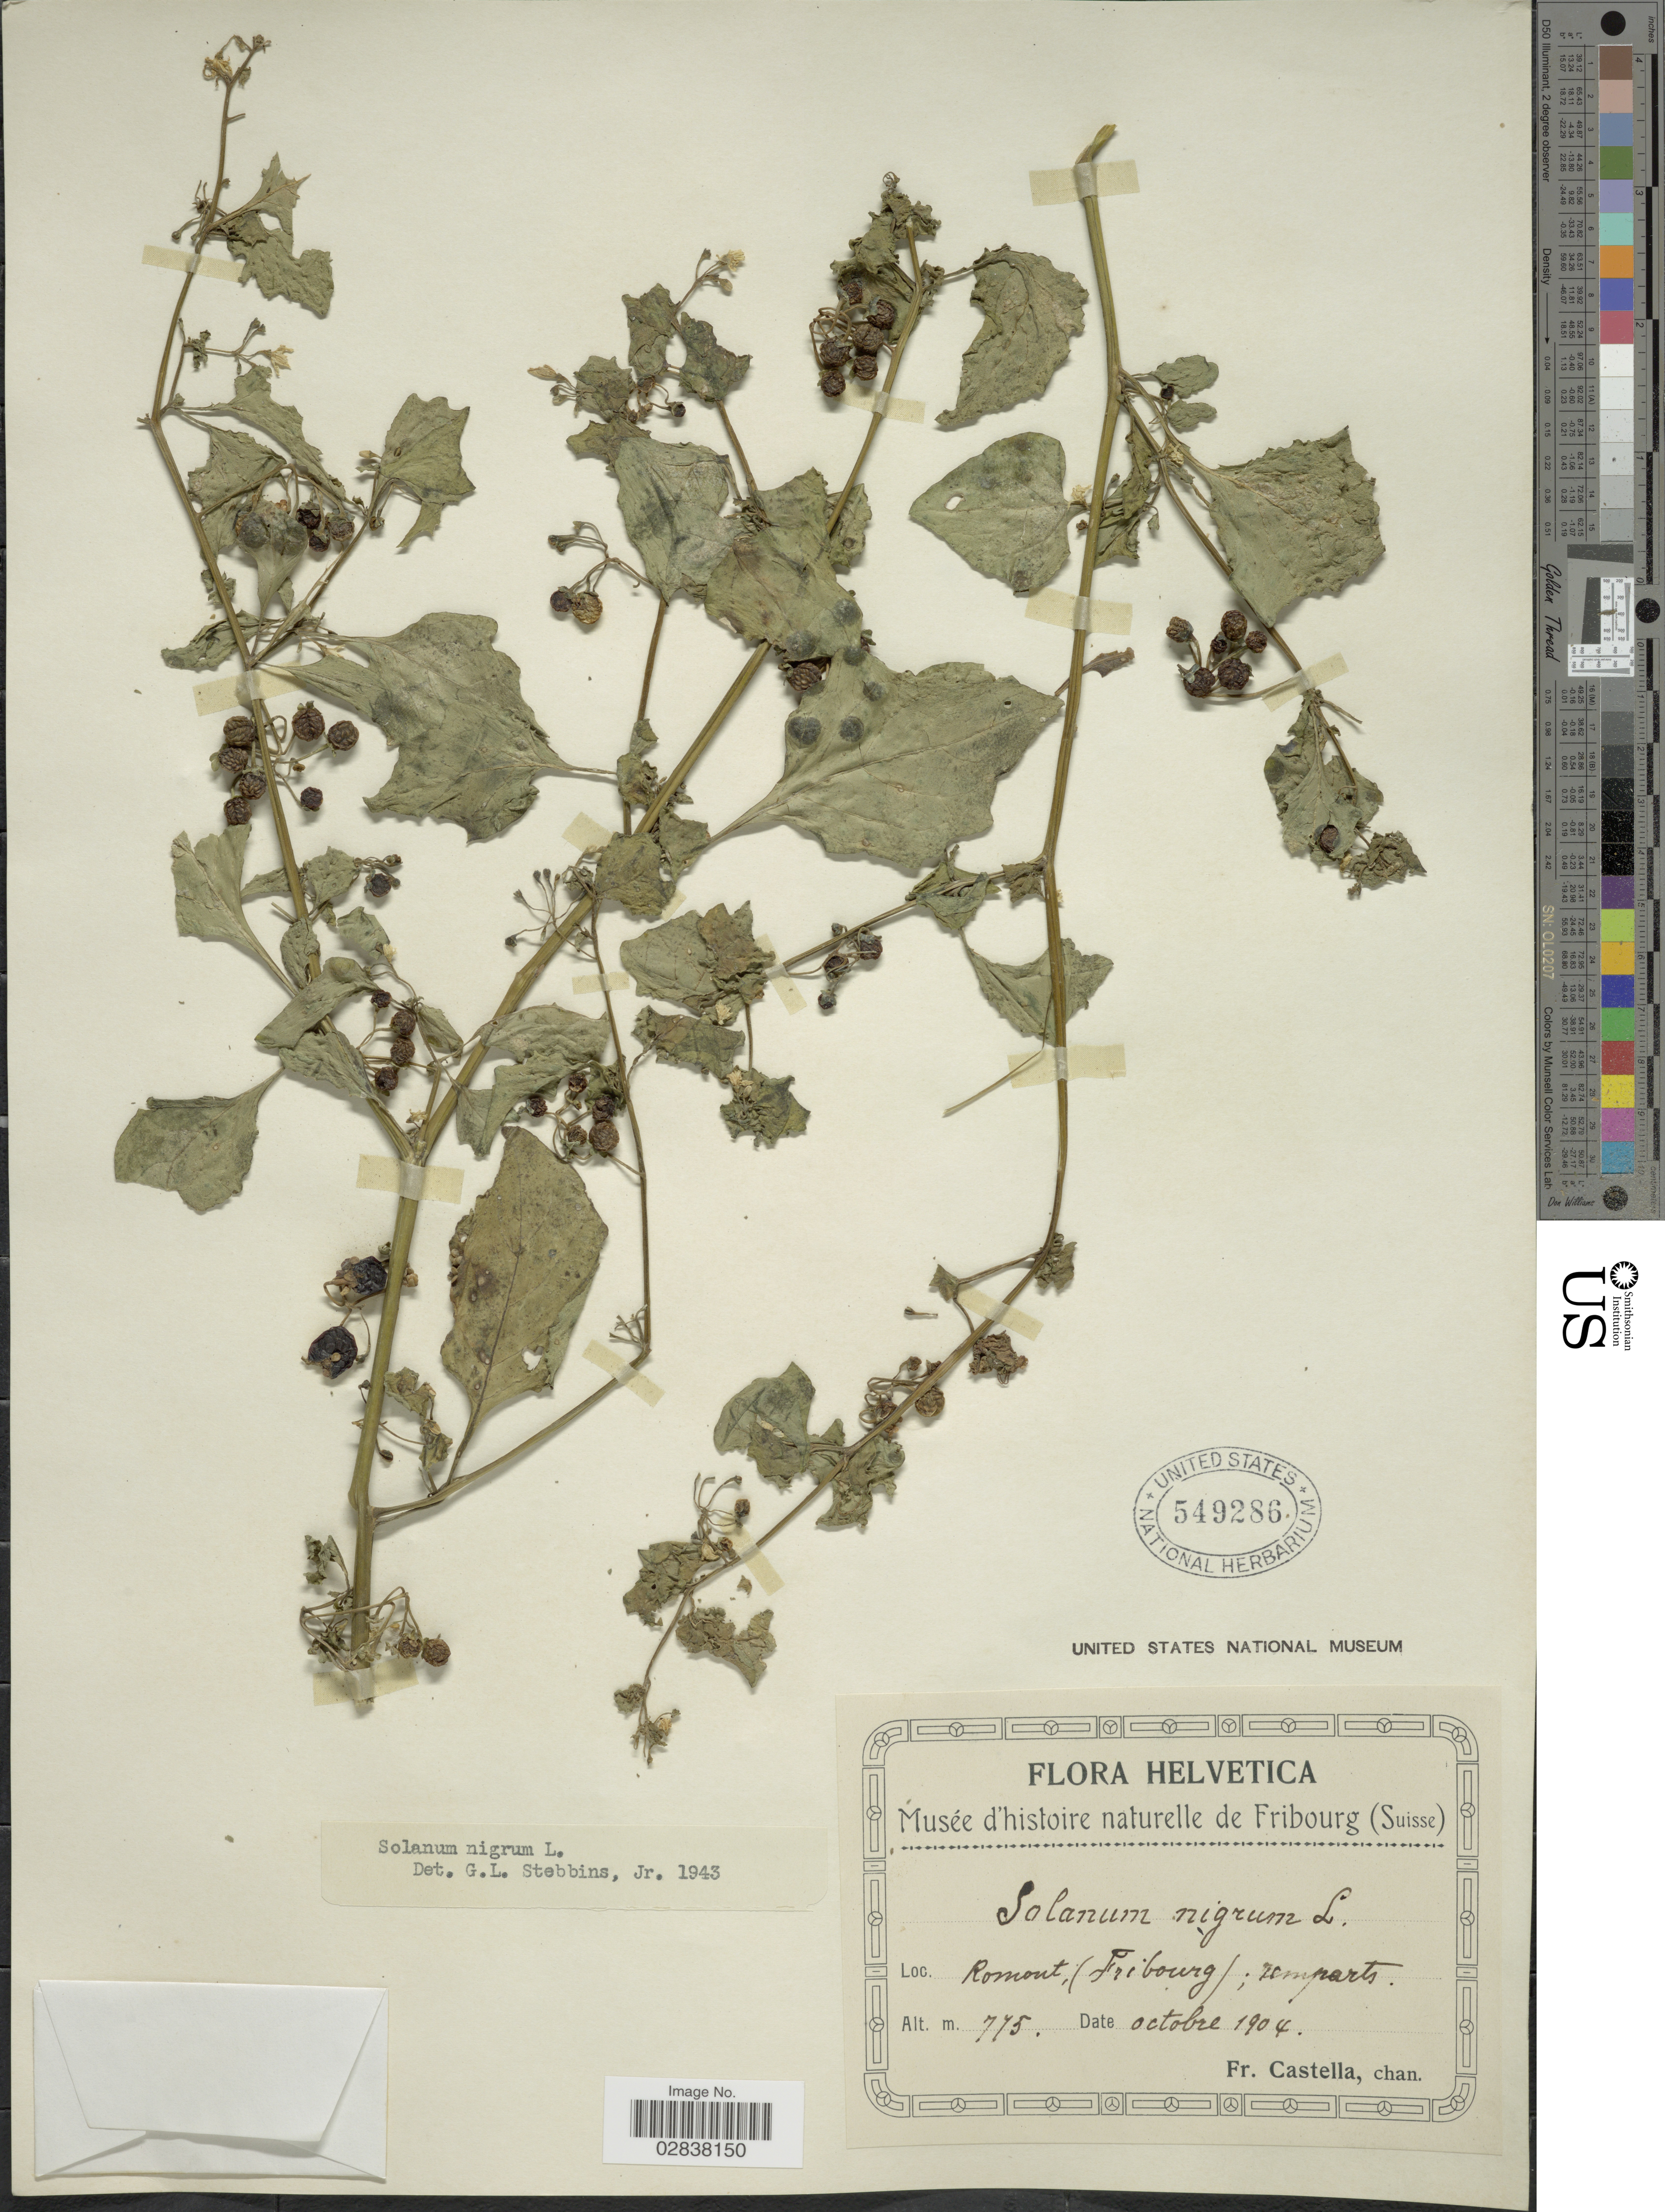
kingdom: Plantae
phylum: Tracheophyta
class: Magnoliopsida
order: Solanales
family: Solanaceae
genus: Solanum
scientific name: Solanum nigrum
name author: L.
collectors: Fr. Castella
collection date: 1904-10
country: Switzerland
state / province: Fribourg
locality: Romont.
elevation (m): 775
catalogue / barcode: US 549286